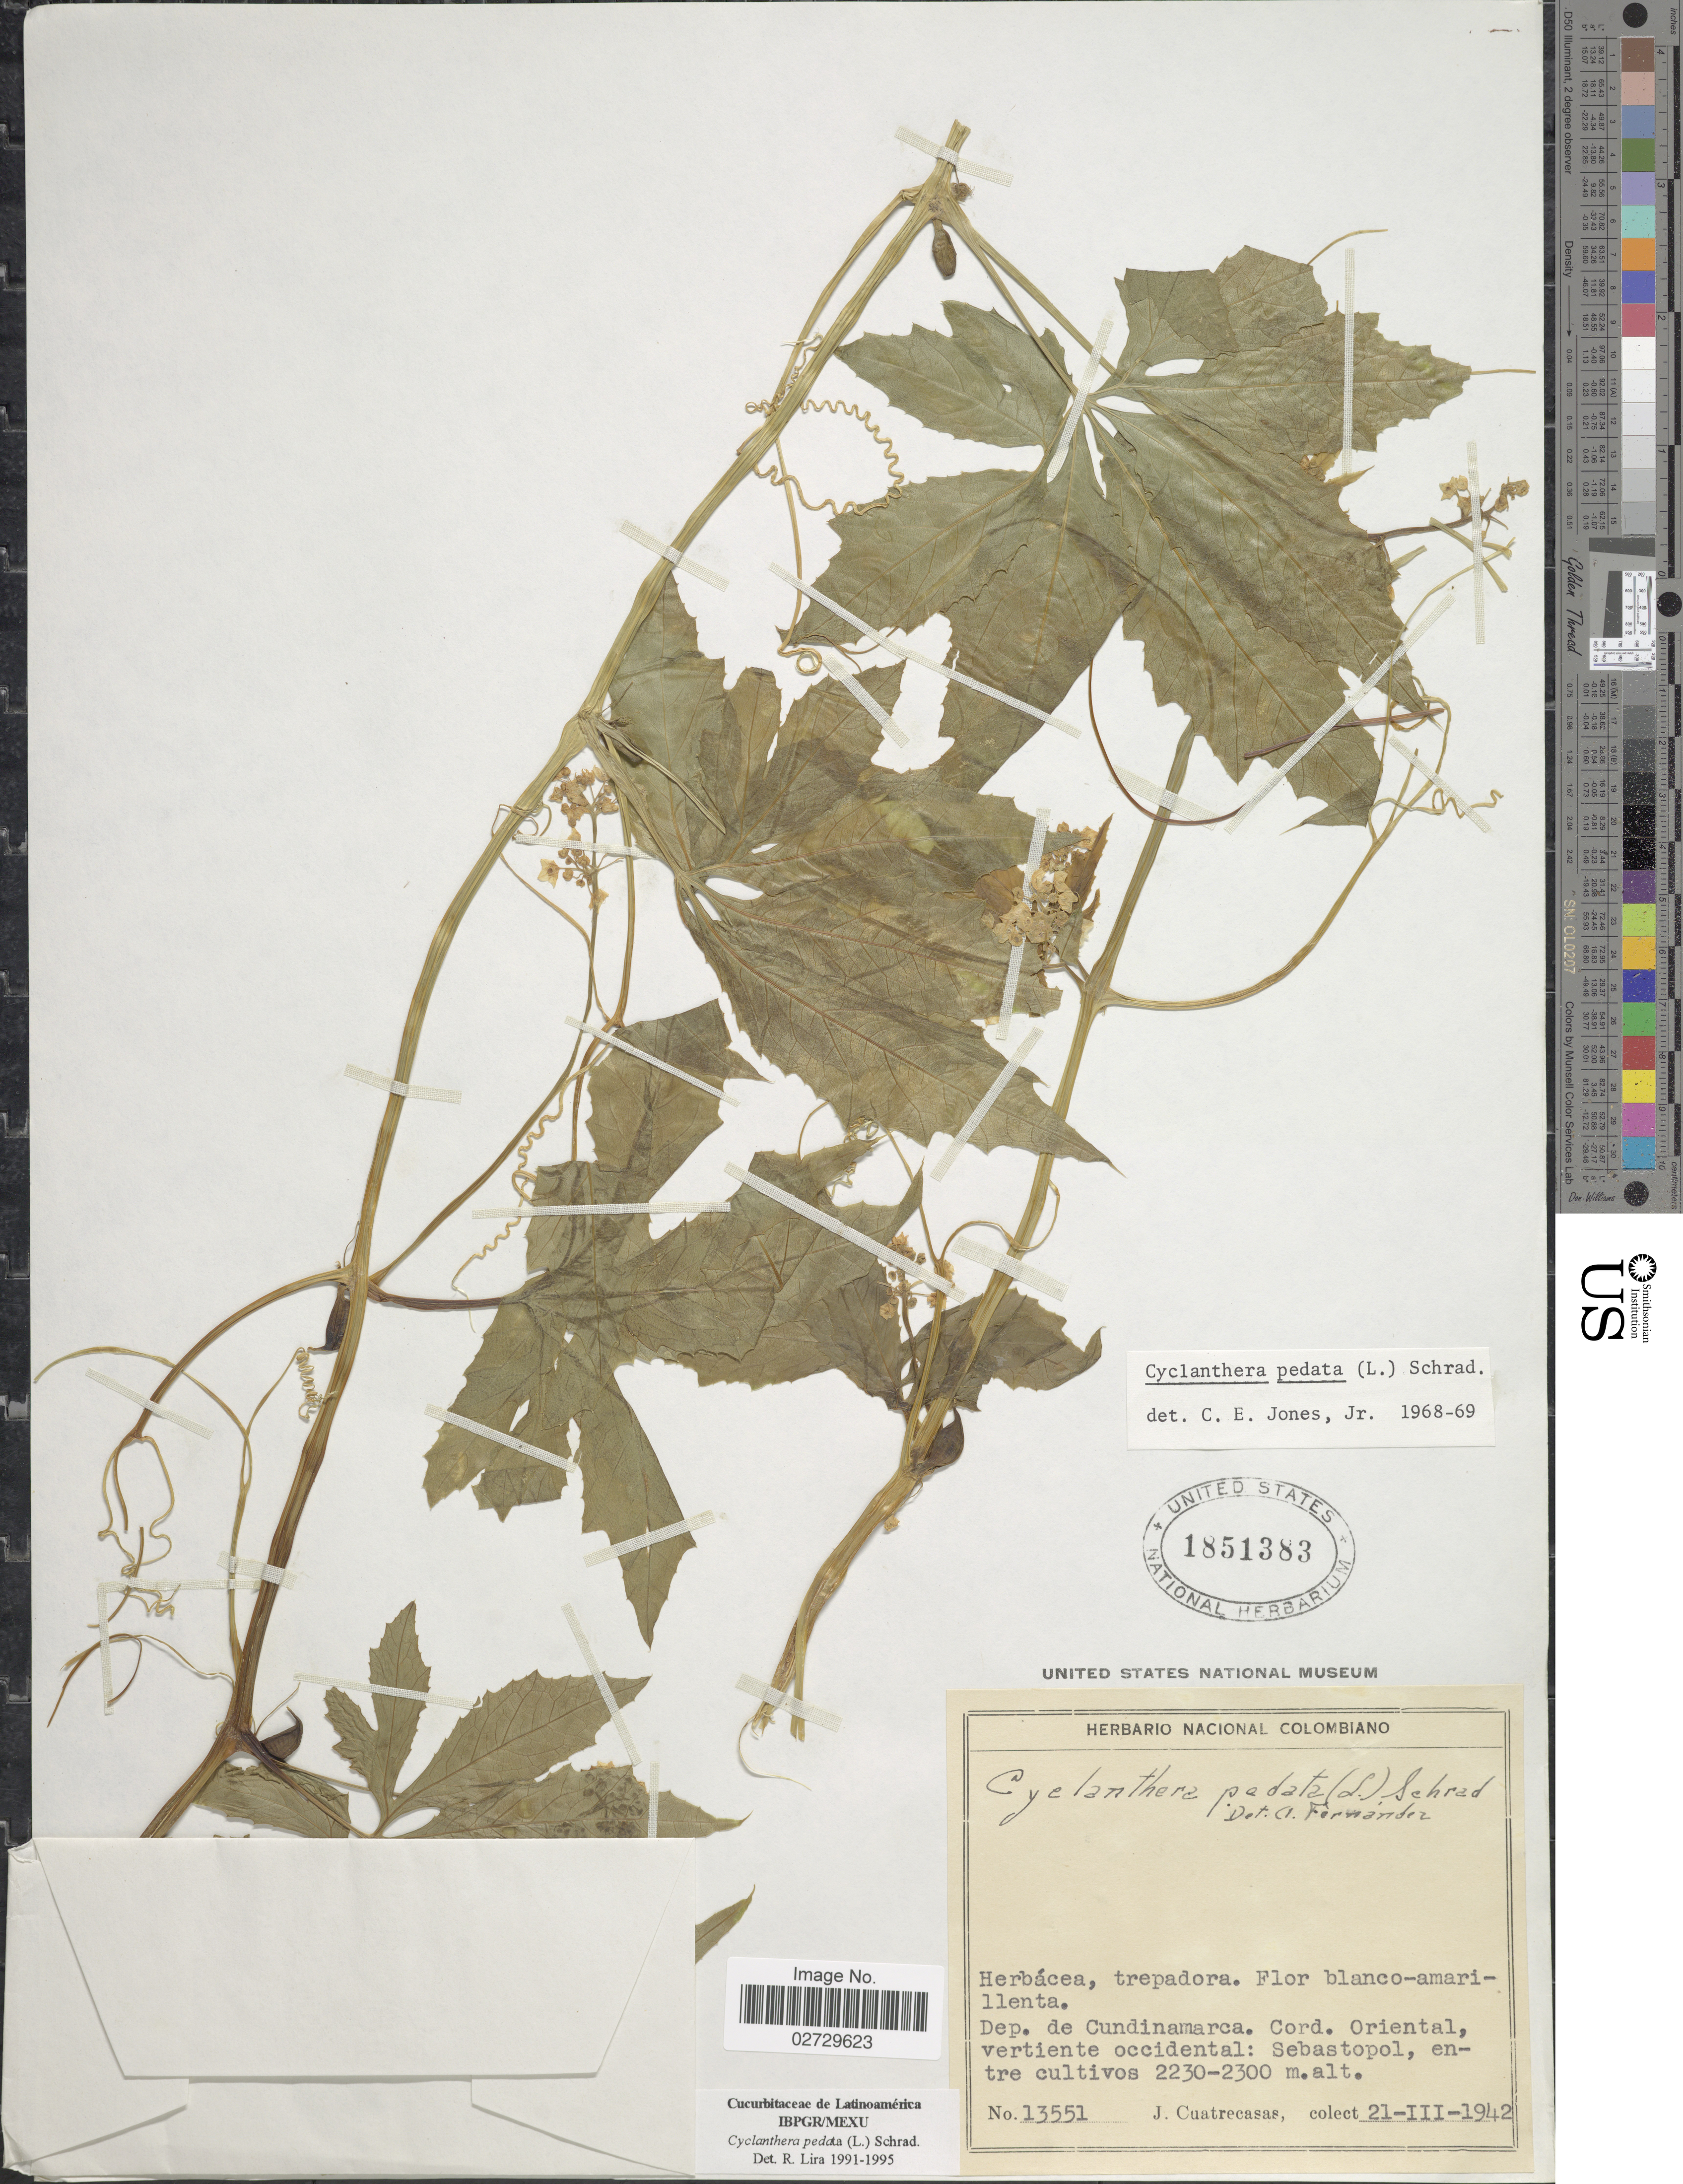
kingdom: Plantae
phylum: Tracheophyta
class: Magnoliopsida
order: Cucurbitales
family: Cucurbitaceae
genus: Cyclanthera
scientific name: Cyclanthera pedata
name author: (L.) Schrad.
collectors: J. Cuatrecasas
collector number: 13551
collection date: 1942-03-21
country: Colombia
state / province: Cundinamarca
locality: Dep. de Cundinamarca. Cord. Oriental, vertiente occidental: Sebastopol, entre cultivos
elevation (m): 2230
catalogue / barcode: US 1851383